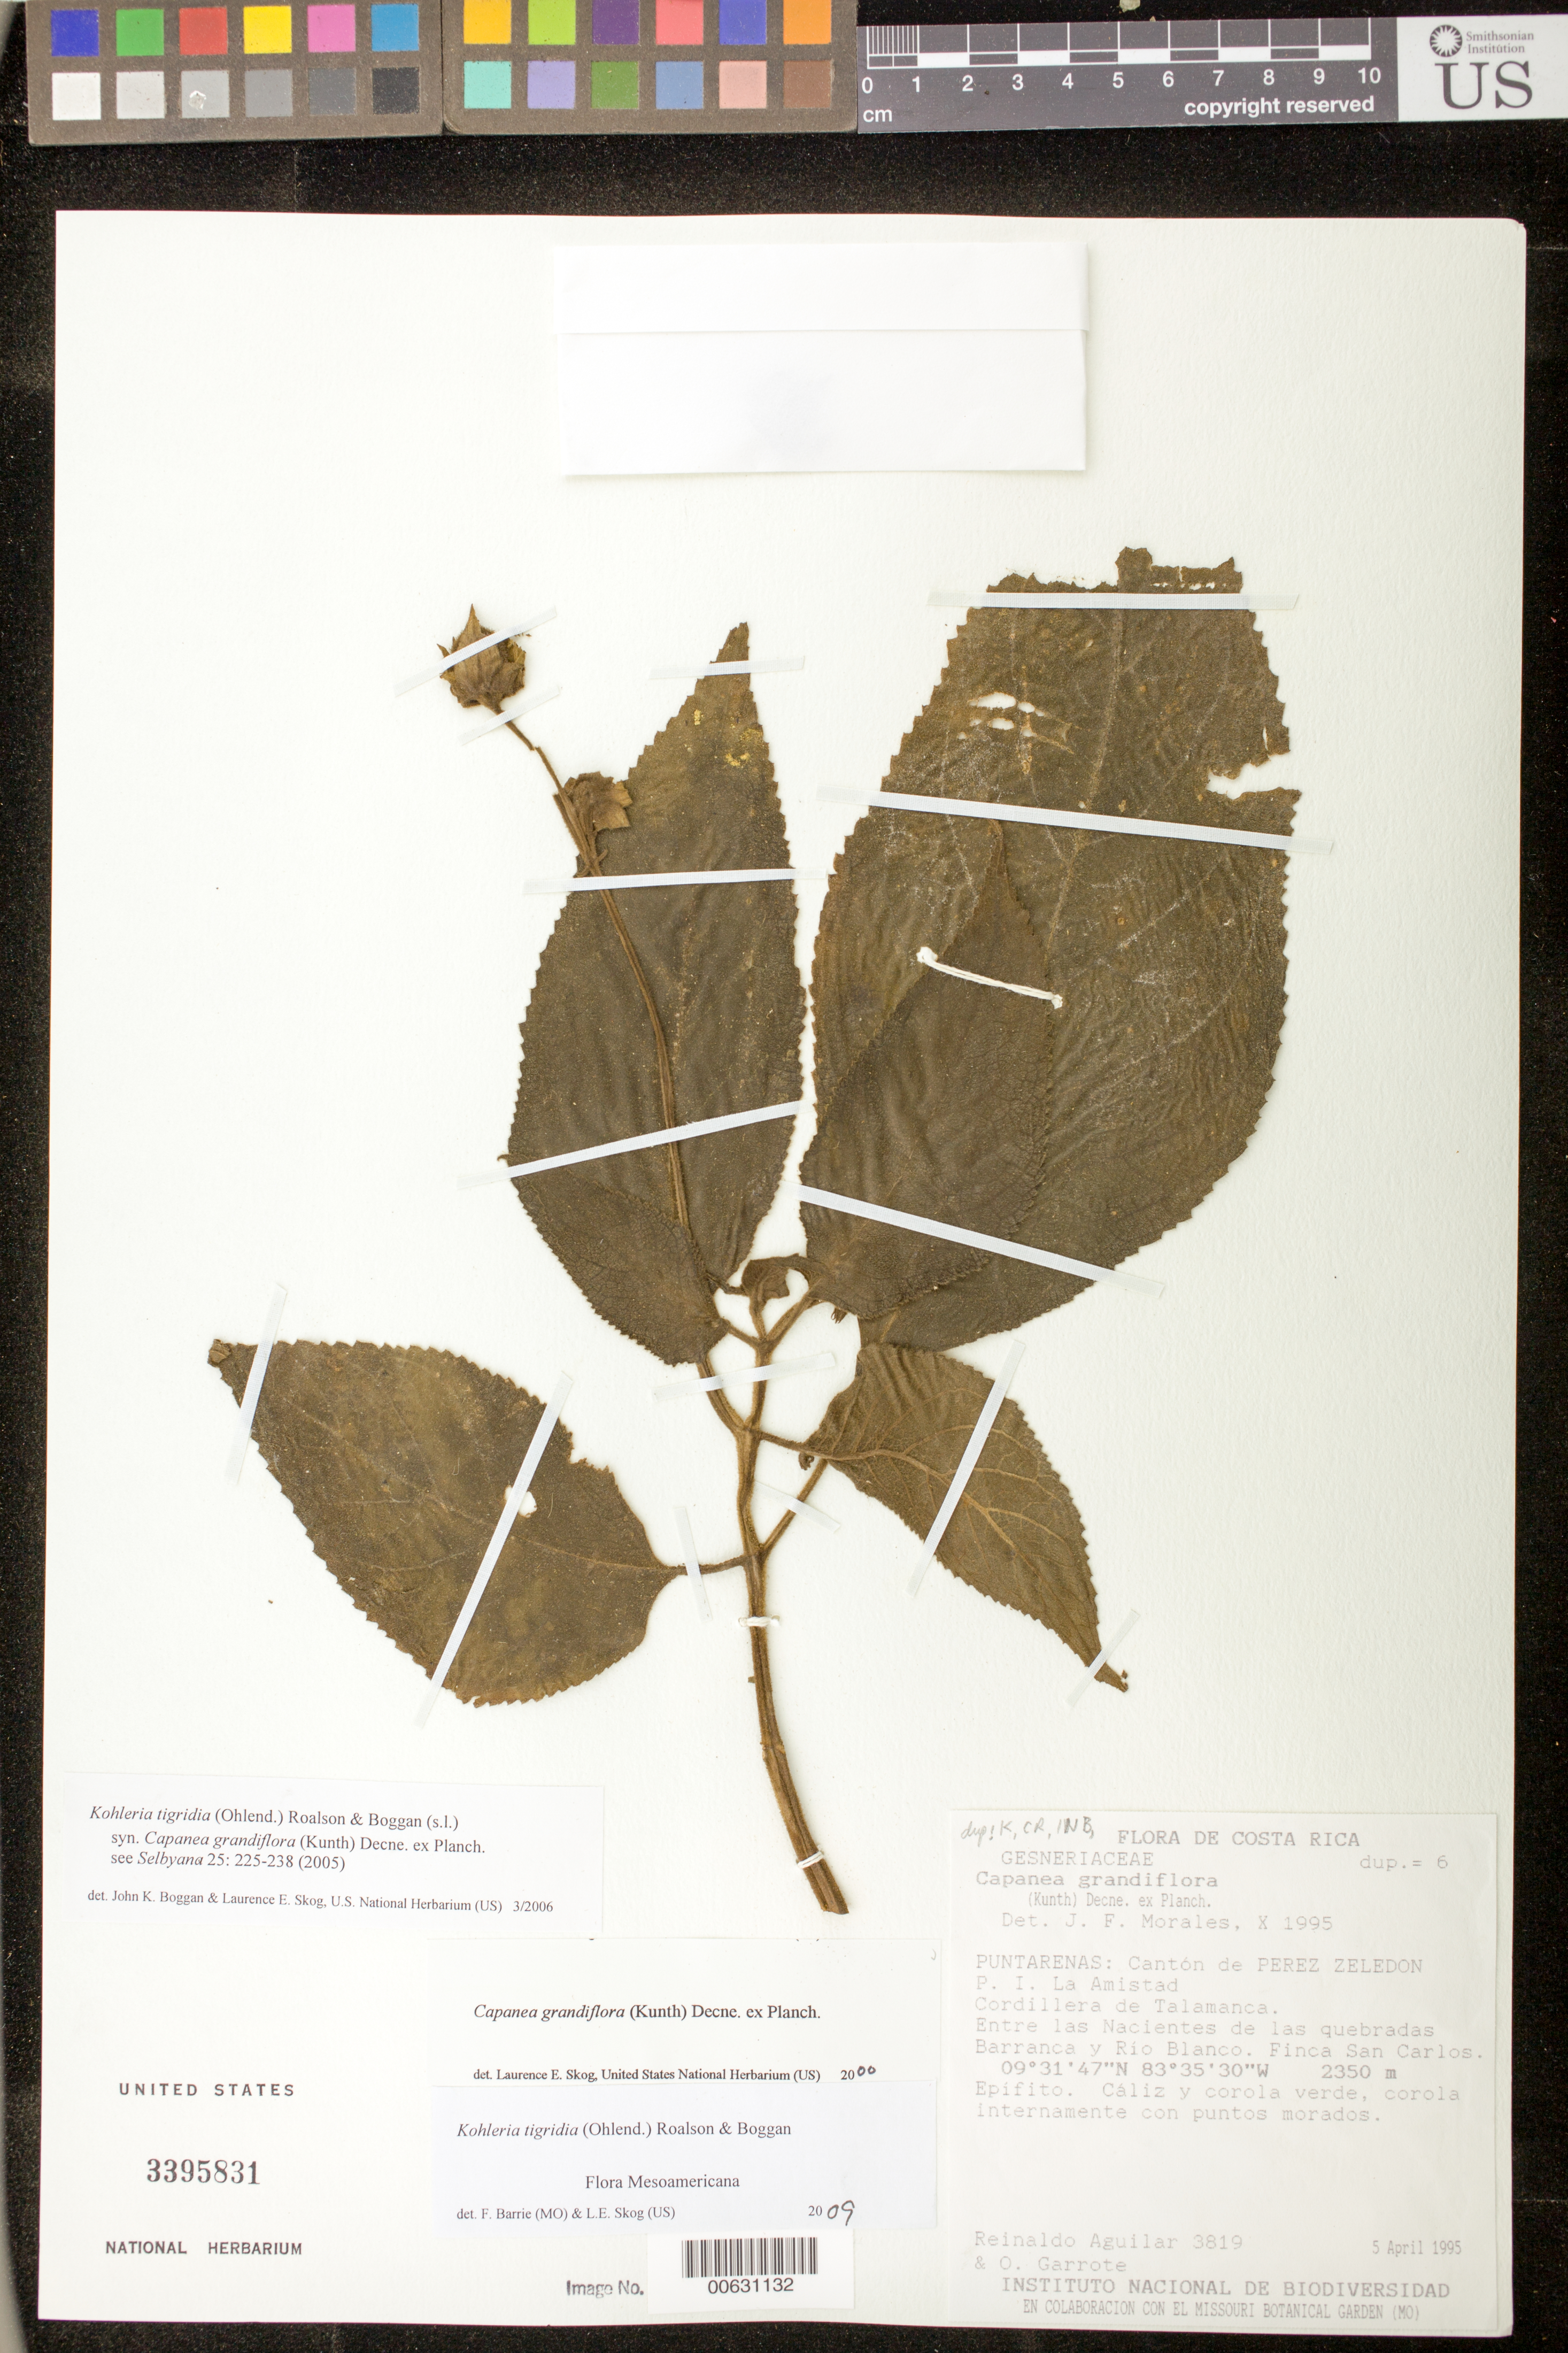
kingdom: Plantae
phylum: Tracheophyta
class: Magnoliopsida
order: Lamiales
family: Gesneriaceae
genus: Kohleria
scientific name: Kohleria tigridia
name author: (Ohlend.) Roalson & Boggan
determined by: Boggan, J. K.; Skog, L. E.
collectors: R. Aguilar & O. Garrote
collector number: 3819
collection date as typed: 05 Apr 1995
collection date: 1995-04-05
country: Costa Rica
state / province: Puntarenas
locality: Cantón de Perez Zeledon, P.I. La Amistad, Cordillera de Talamanca, entre las Nacientes de las quebradas Barranca y Río Blanco, Finca San Carlos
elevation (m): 2350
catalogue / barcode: US 3395831